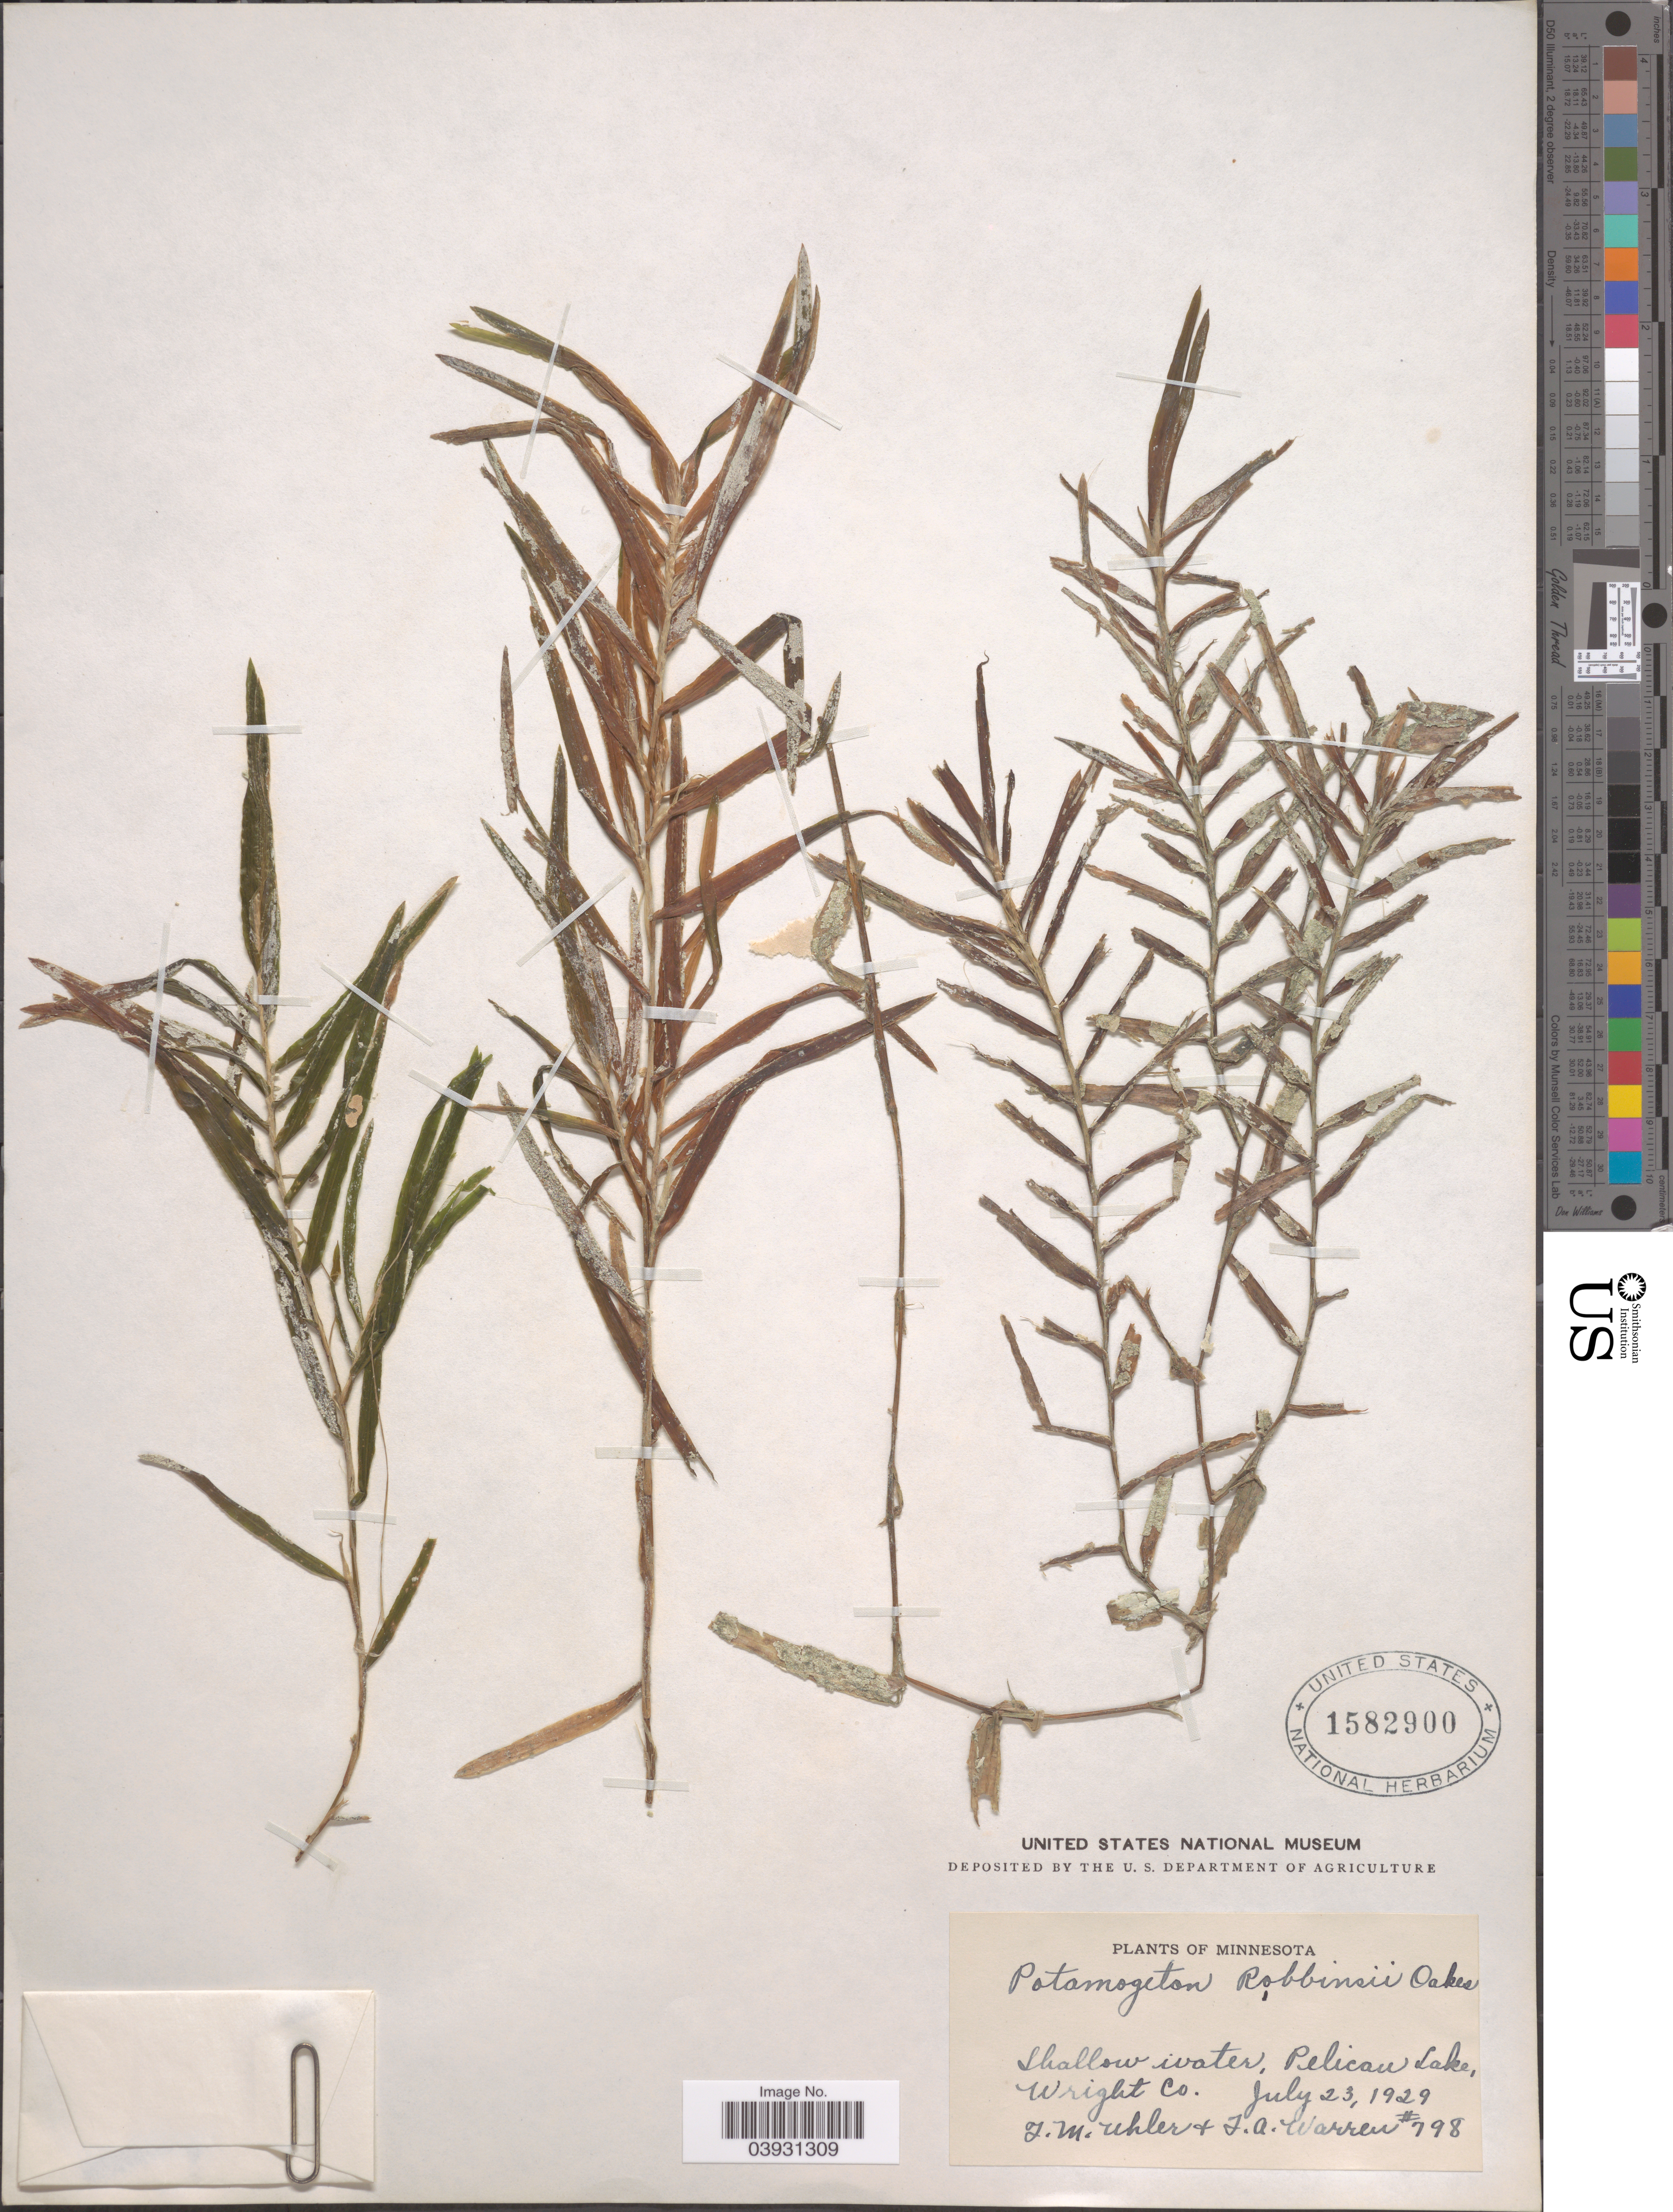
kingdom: Plantae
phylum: Tracheophyta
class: Liliopsida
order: Alismatales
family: Potamogetonaceae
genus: Potamogeton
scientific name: Potamogeton robbinsii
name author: Oakes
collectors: F. M. Uhler & F. Warren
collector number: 798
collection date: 1929-07-23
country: United States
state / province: Minnesota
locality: Pelican Lake, Wright Co.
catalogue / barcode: US 1582900